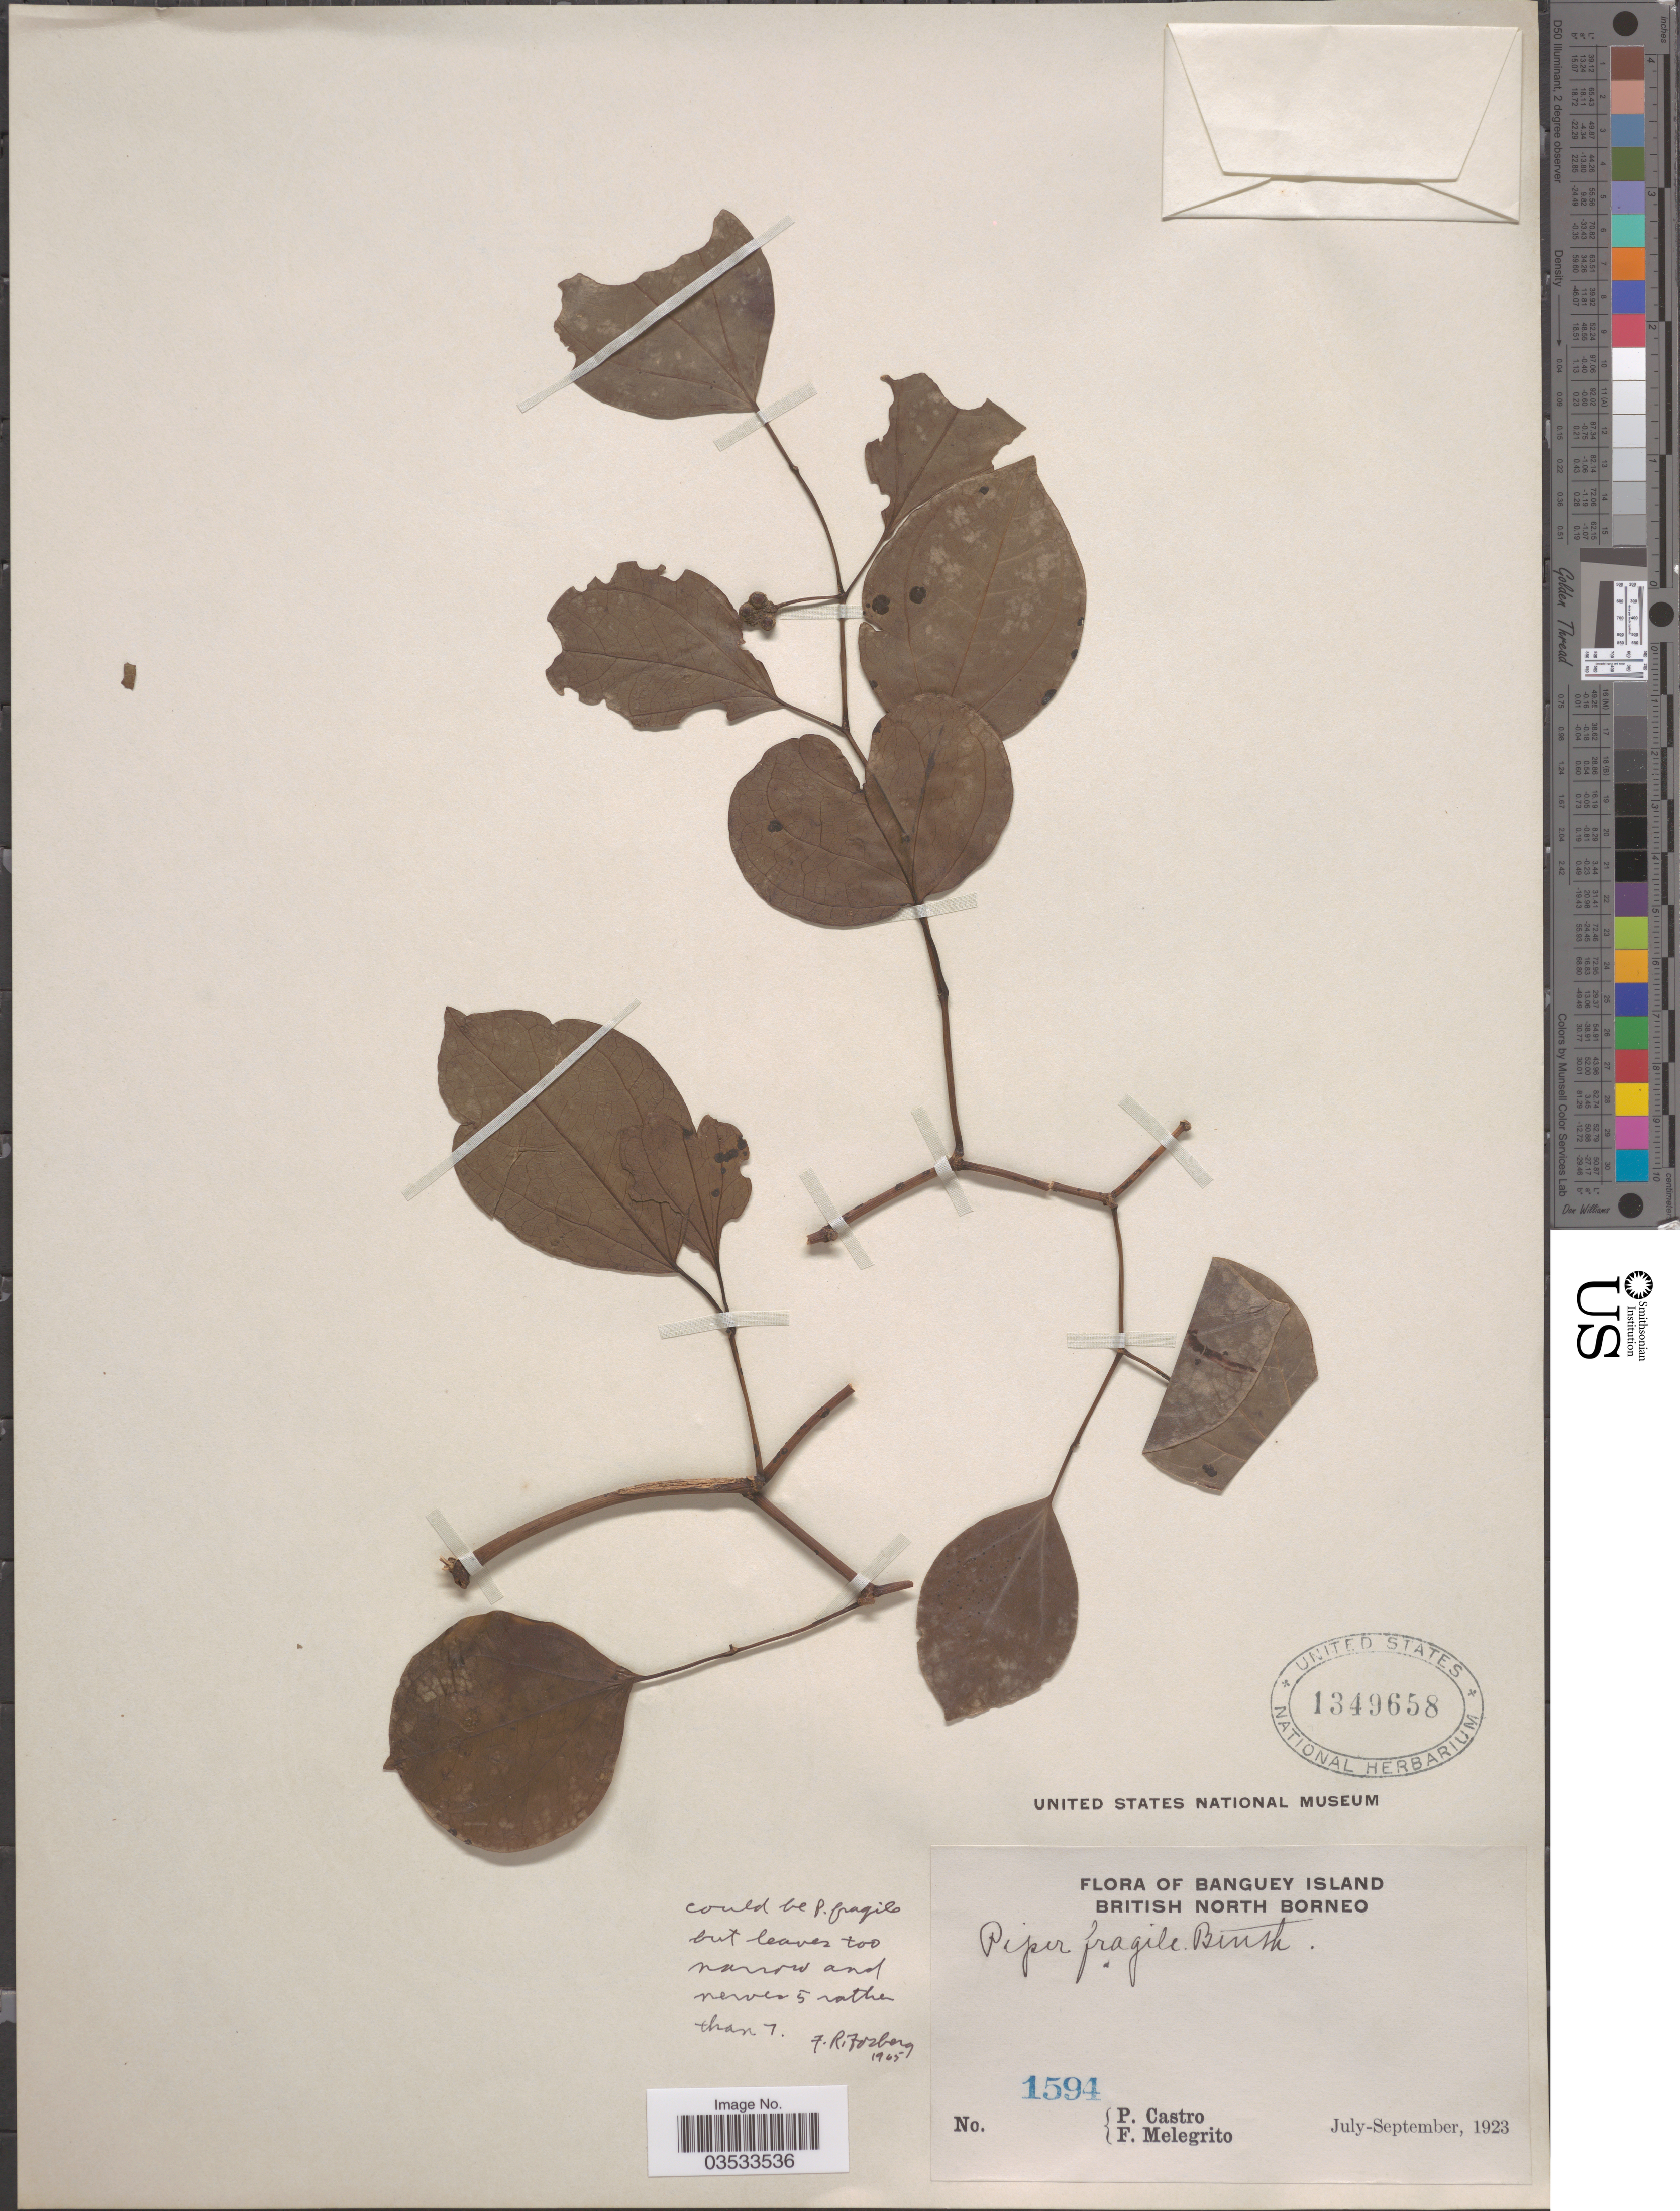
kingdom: Plantae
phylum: Tracheophyta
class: Magnoliopsida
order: Piperales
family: Piperaceae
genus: Piper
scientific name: Piper fragile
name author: Benth.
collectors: P. Castro & F. Melegrito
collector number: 1594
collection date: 1923-07/1923-09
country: Malaysia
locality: Banguey Island. British North Borneo.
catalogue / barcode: US 1349658